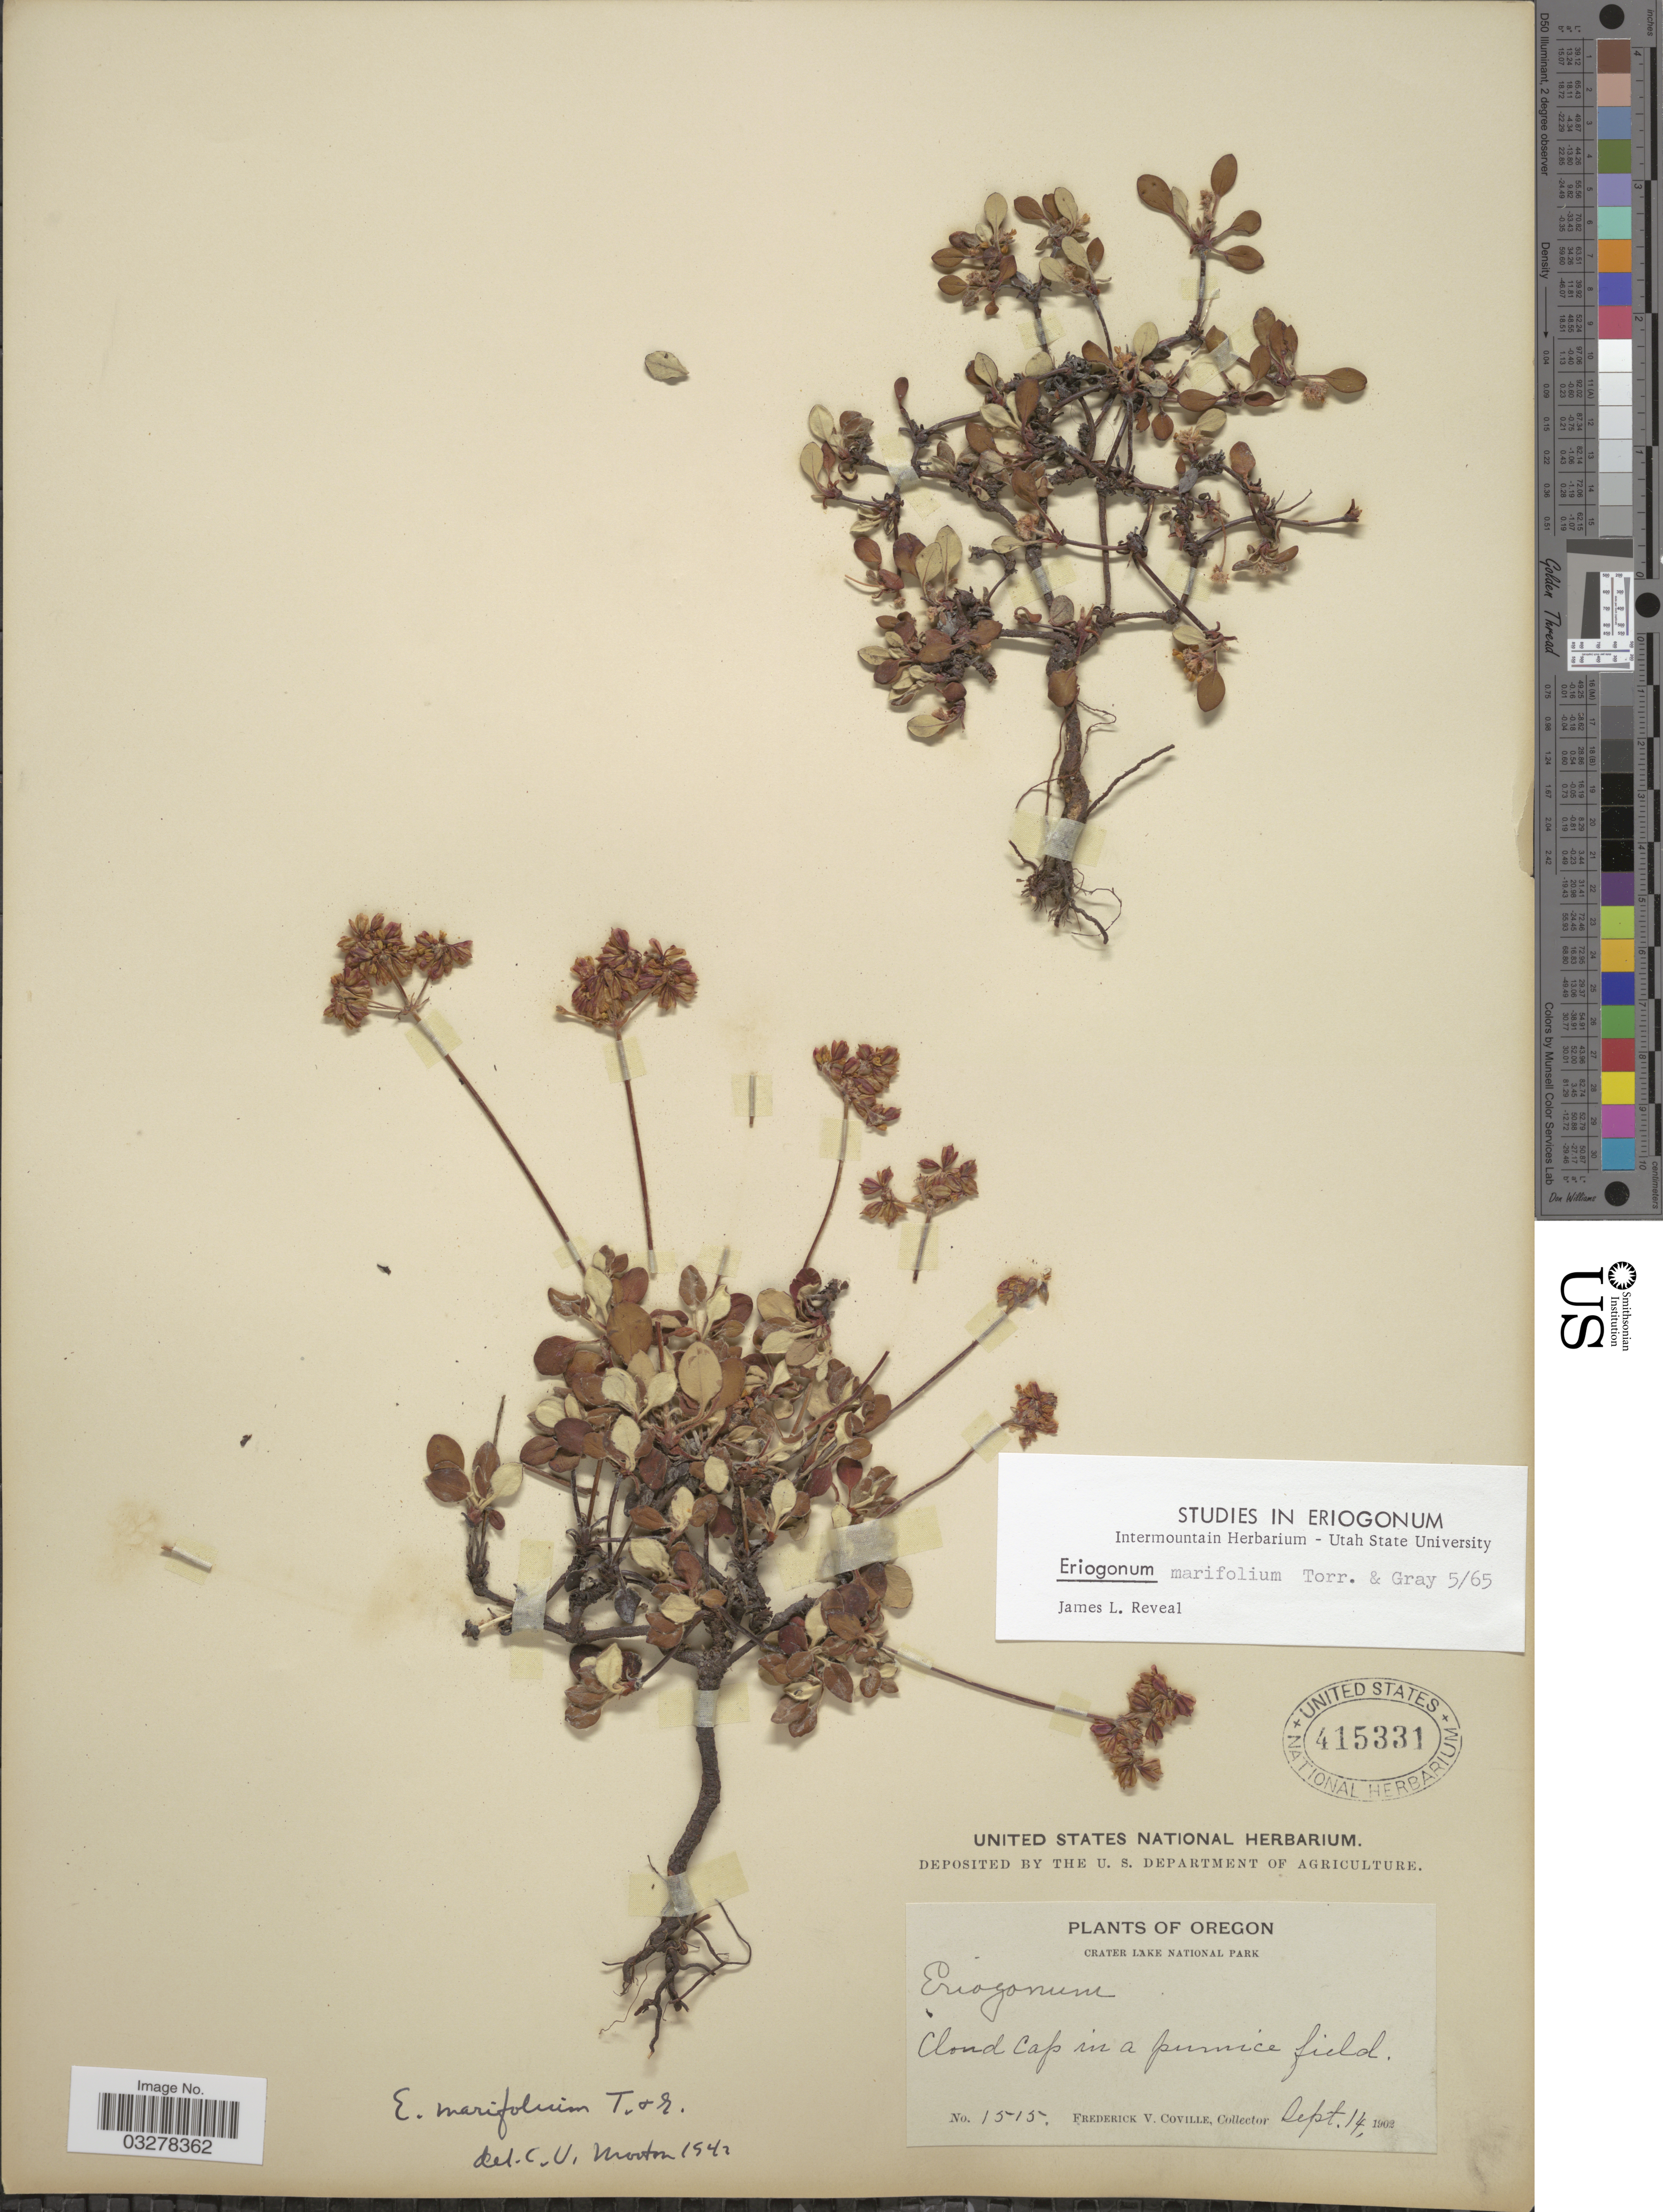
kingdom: Plantae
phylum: Tracheophyta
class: Magnoliopsida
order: Caryophyllales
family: Polygonaceae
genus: Eriogonum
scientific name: Eriogonum marifolium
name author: Torr. & A. Gray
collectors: F. V. Coville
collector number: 1515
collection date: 1902-09-14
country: United States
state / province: Oregon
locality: Crater Lake National Park. Cloud Cap in a pumice field.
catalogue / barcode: US 415331